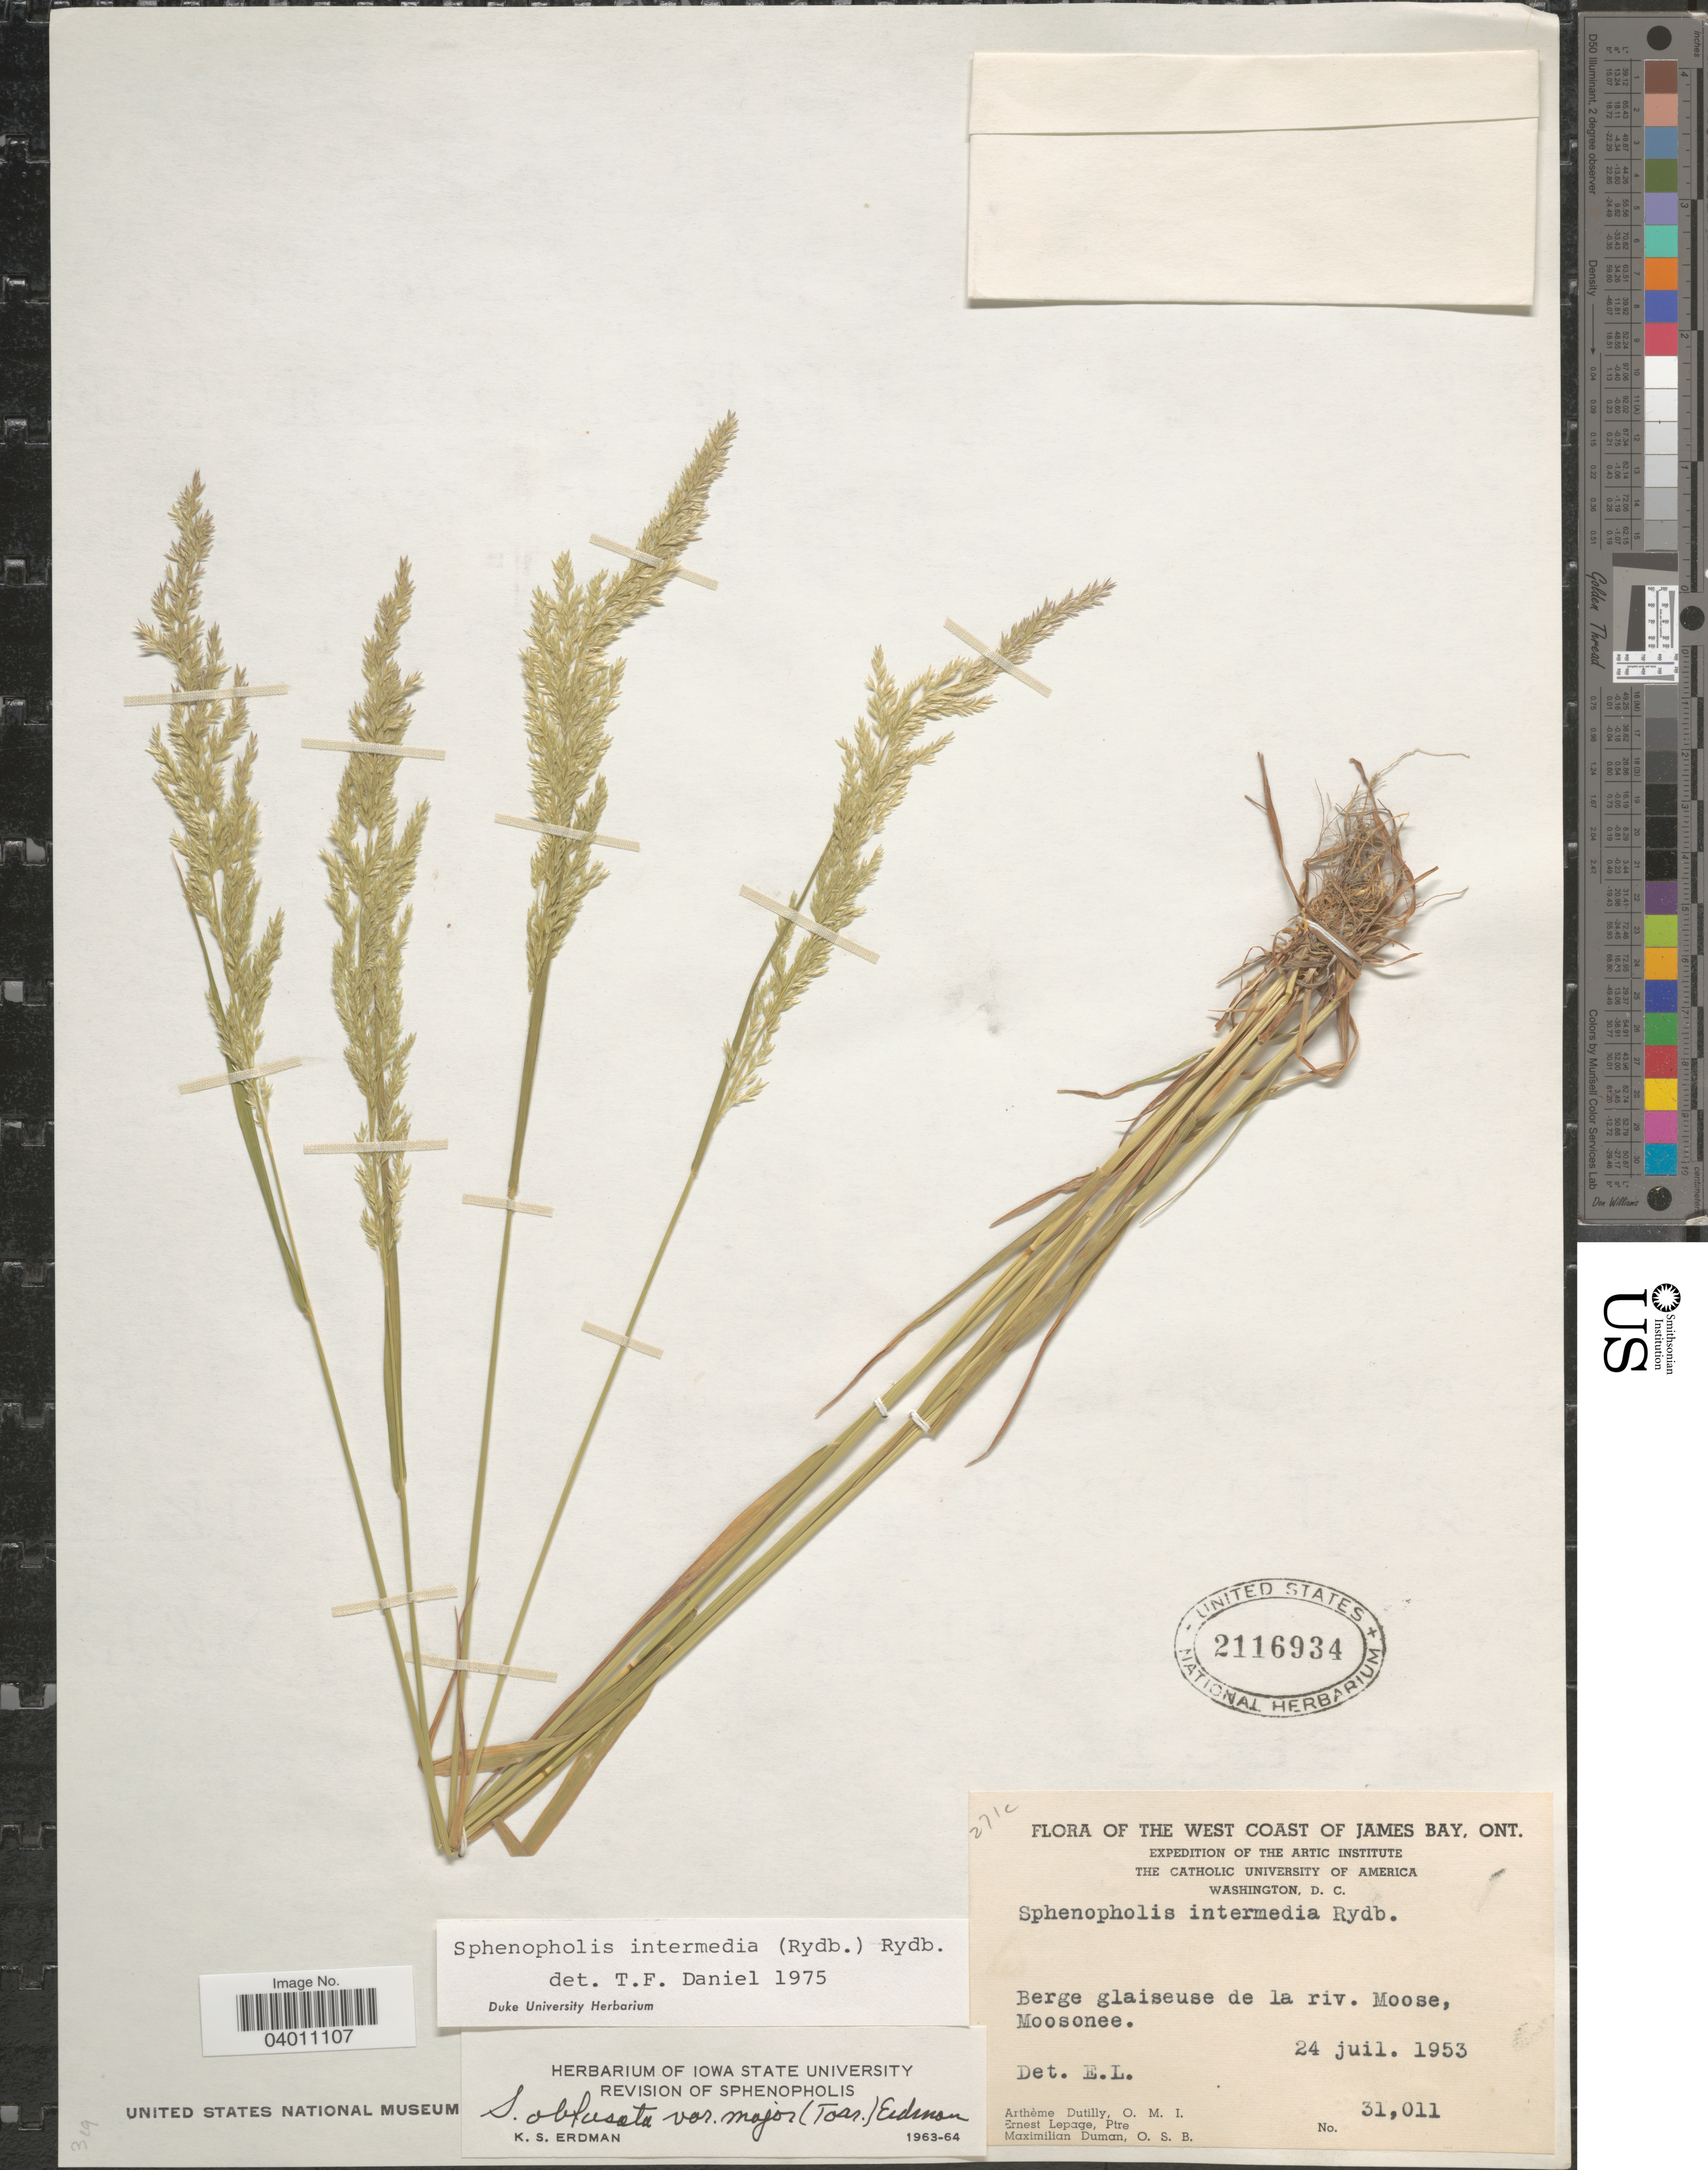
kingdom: Plantae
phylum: Tracheophyta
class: Liliopsida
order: Poales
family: Poaceae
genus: Sphenopholis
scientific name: Sphenopholis intermedia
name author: (Rydb.) Rydb.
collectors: A. Dutilly, E. Lepage & M. Duman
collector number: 31011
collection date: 1953-07-24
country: Canada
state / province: Ontario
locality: The West Coast of James Bay. Berge glaiseuse de la riv. Moose, Moosonee.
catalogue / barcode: US 2116934